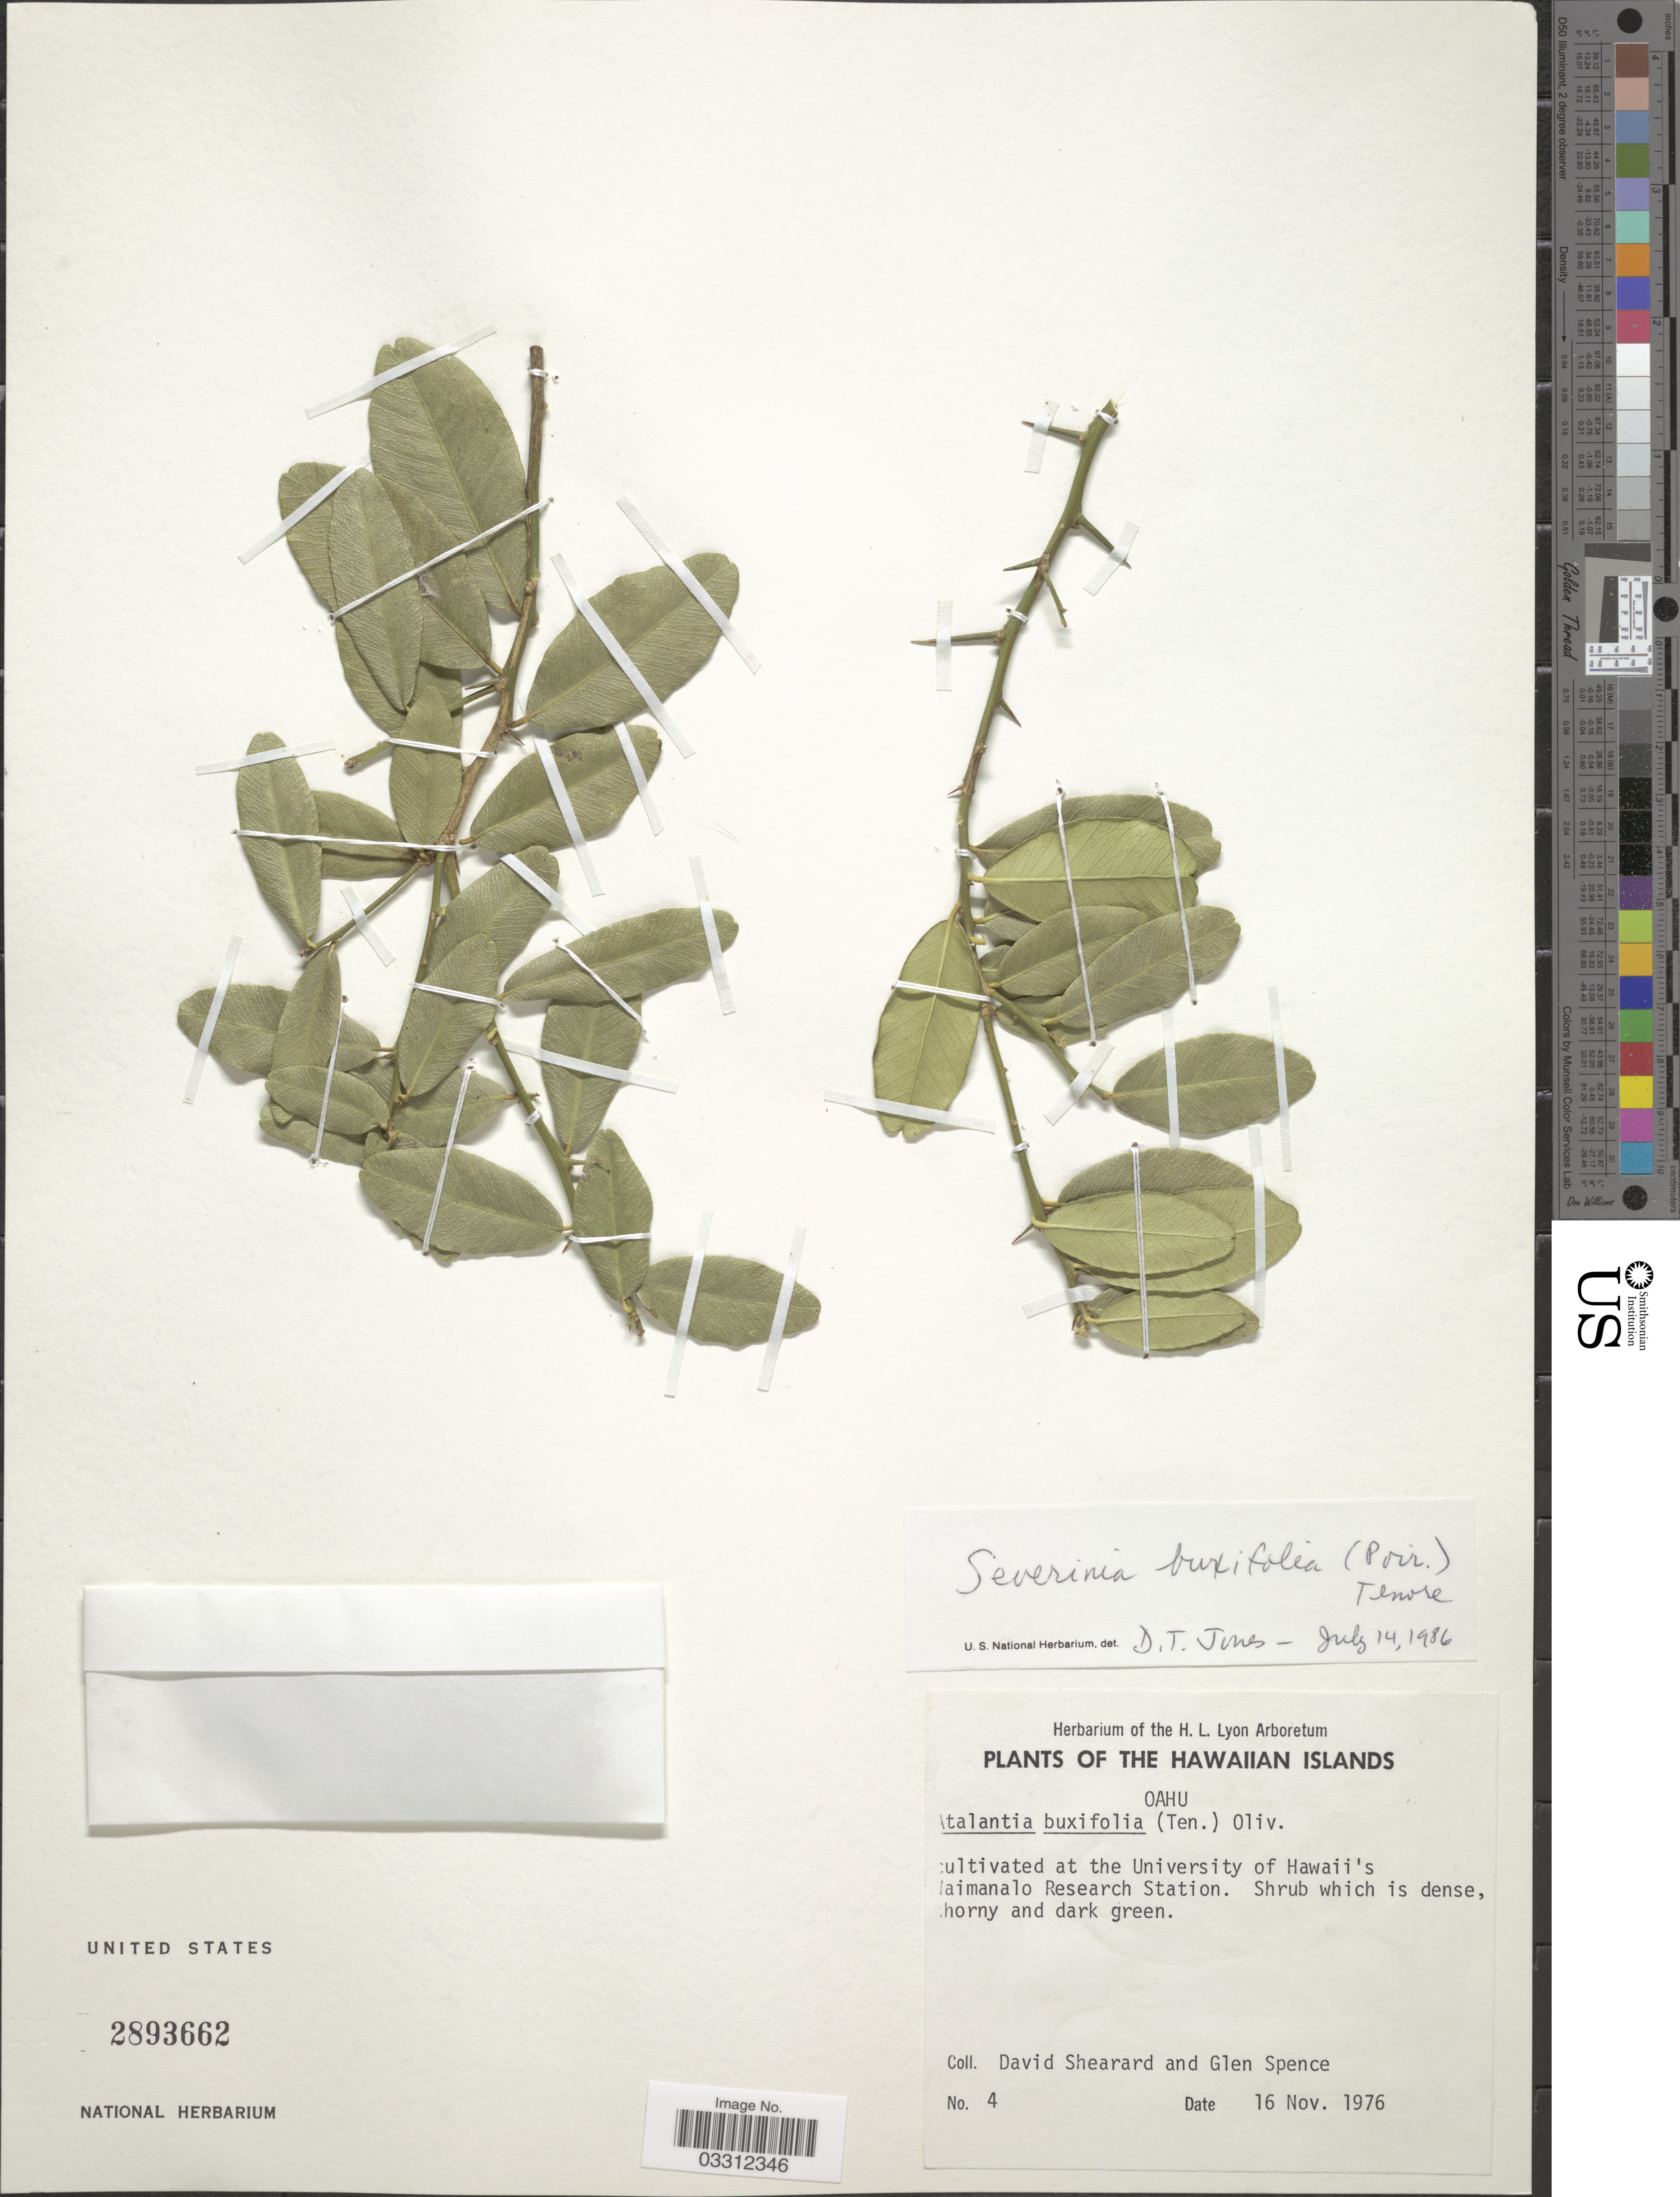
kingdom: Plantae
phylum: Tracheophyta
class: Magnoliopsida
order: Sapindales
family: Rutaceae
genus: Atalantia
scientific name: Atalantia buxifolia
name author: (Poir.) Oliv.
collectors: D. Shearard & G. Spence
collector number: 4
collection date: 1976-11-16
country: United States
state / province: Hawaii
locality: The Hawaiian Islands, at the Univeristy of Hawaii's Waimanalo Research Station.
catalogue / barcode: US 2893662